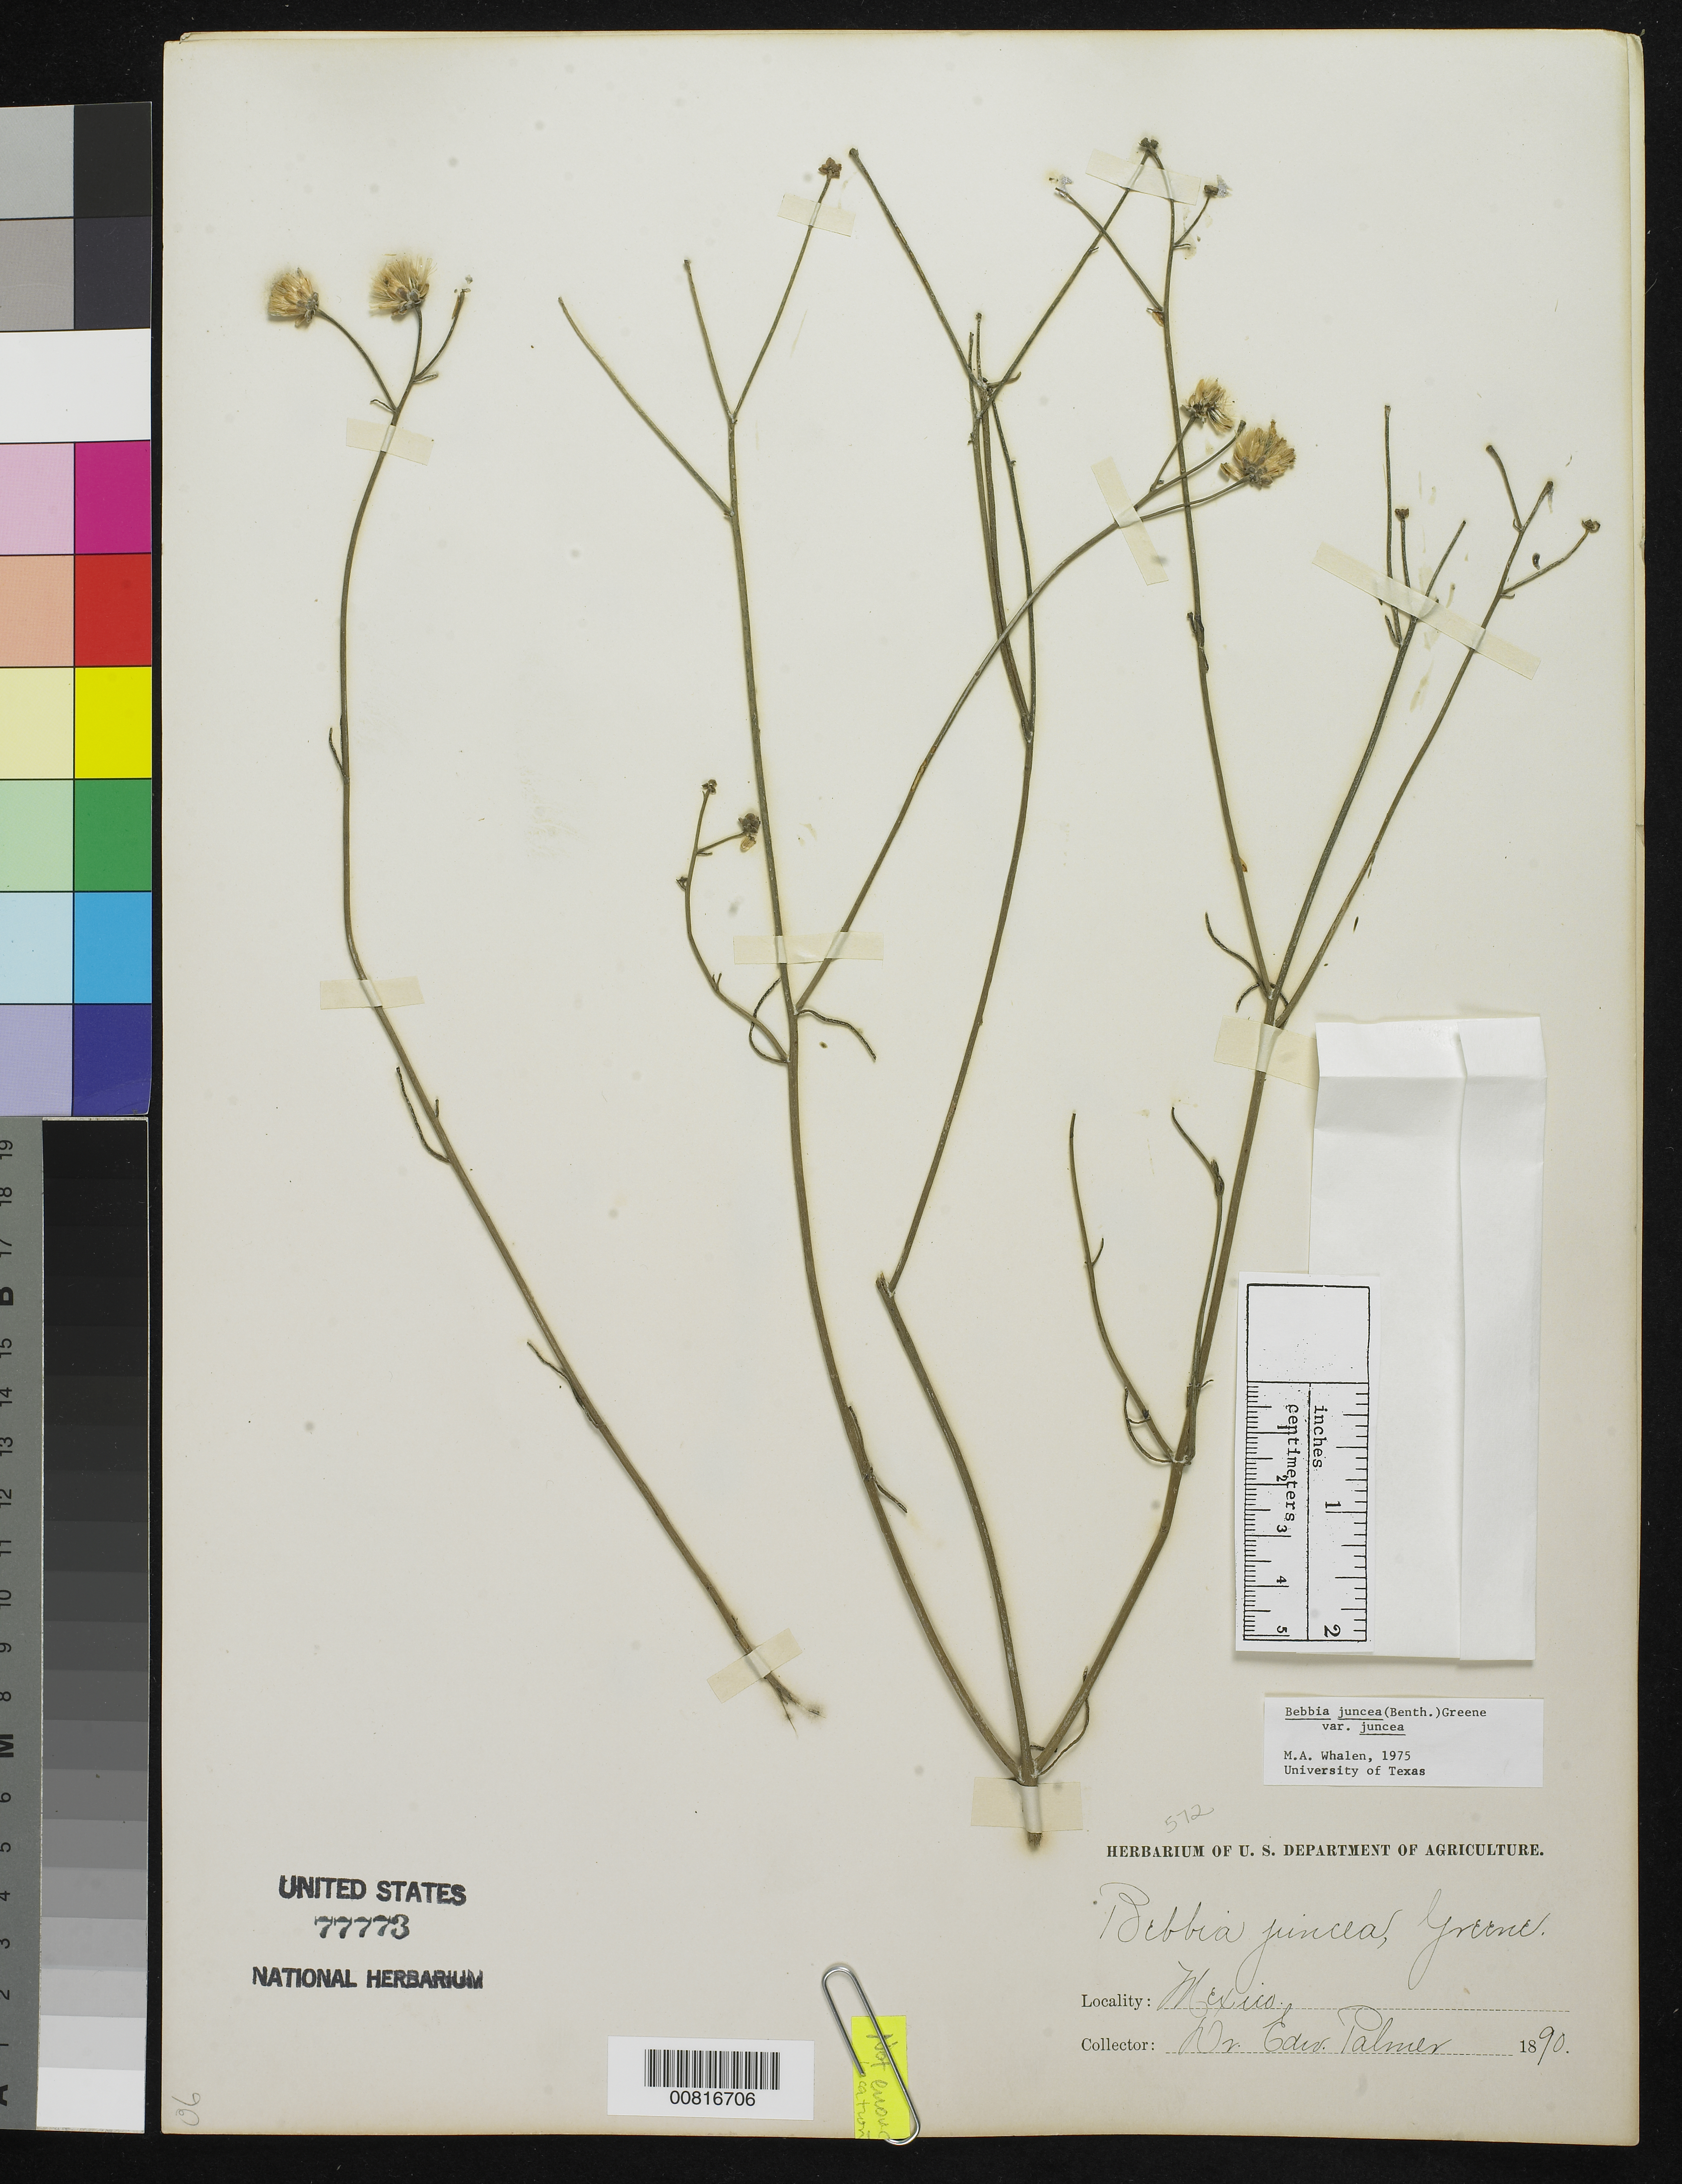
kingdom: Plantae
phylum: Tracheophyta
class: Magnoliopsida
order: Asterales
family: Asteraceae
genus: Bebbia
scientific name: Bebbia juncea var. juncea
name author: (Benth.) Greene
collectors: E. Palmer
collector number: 572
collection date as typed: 1890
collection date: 1890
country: Mexico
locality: Mexico.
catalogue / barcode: US 77773